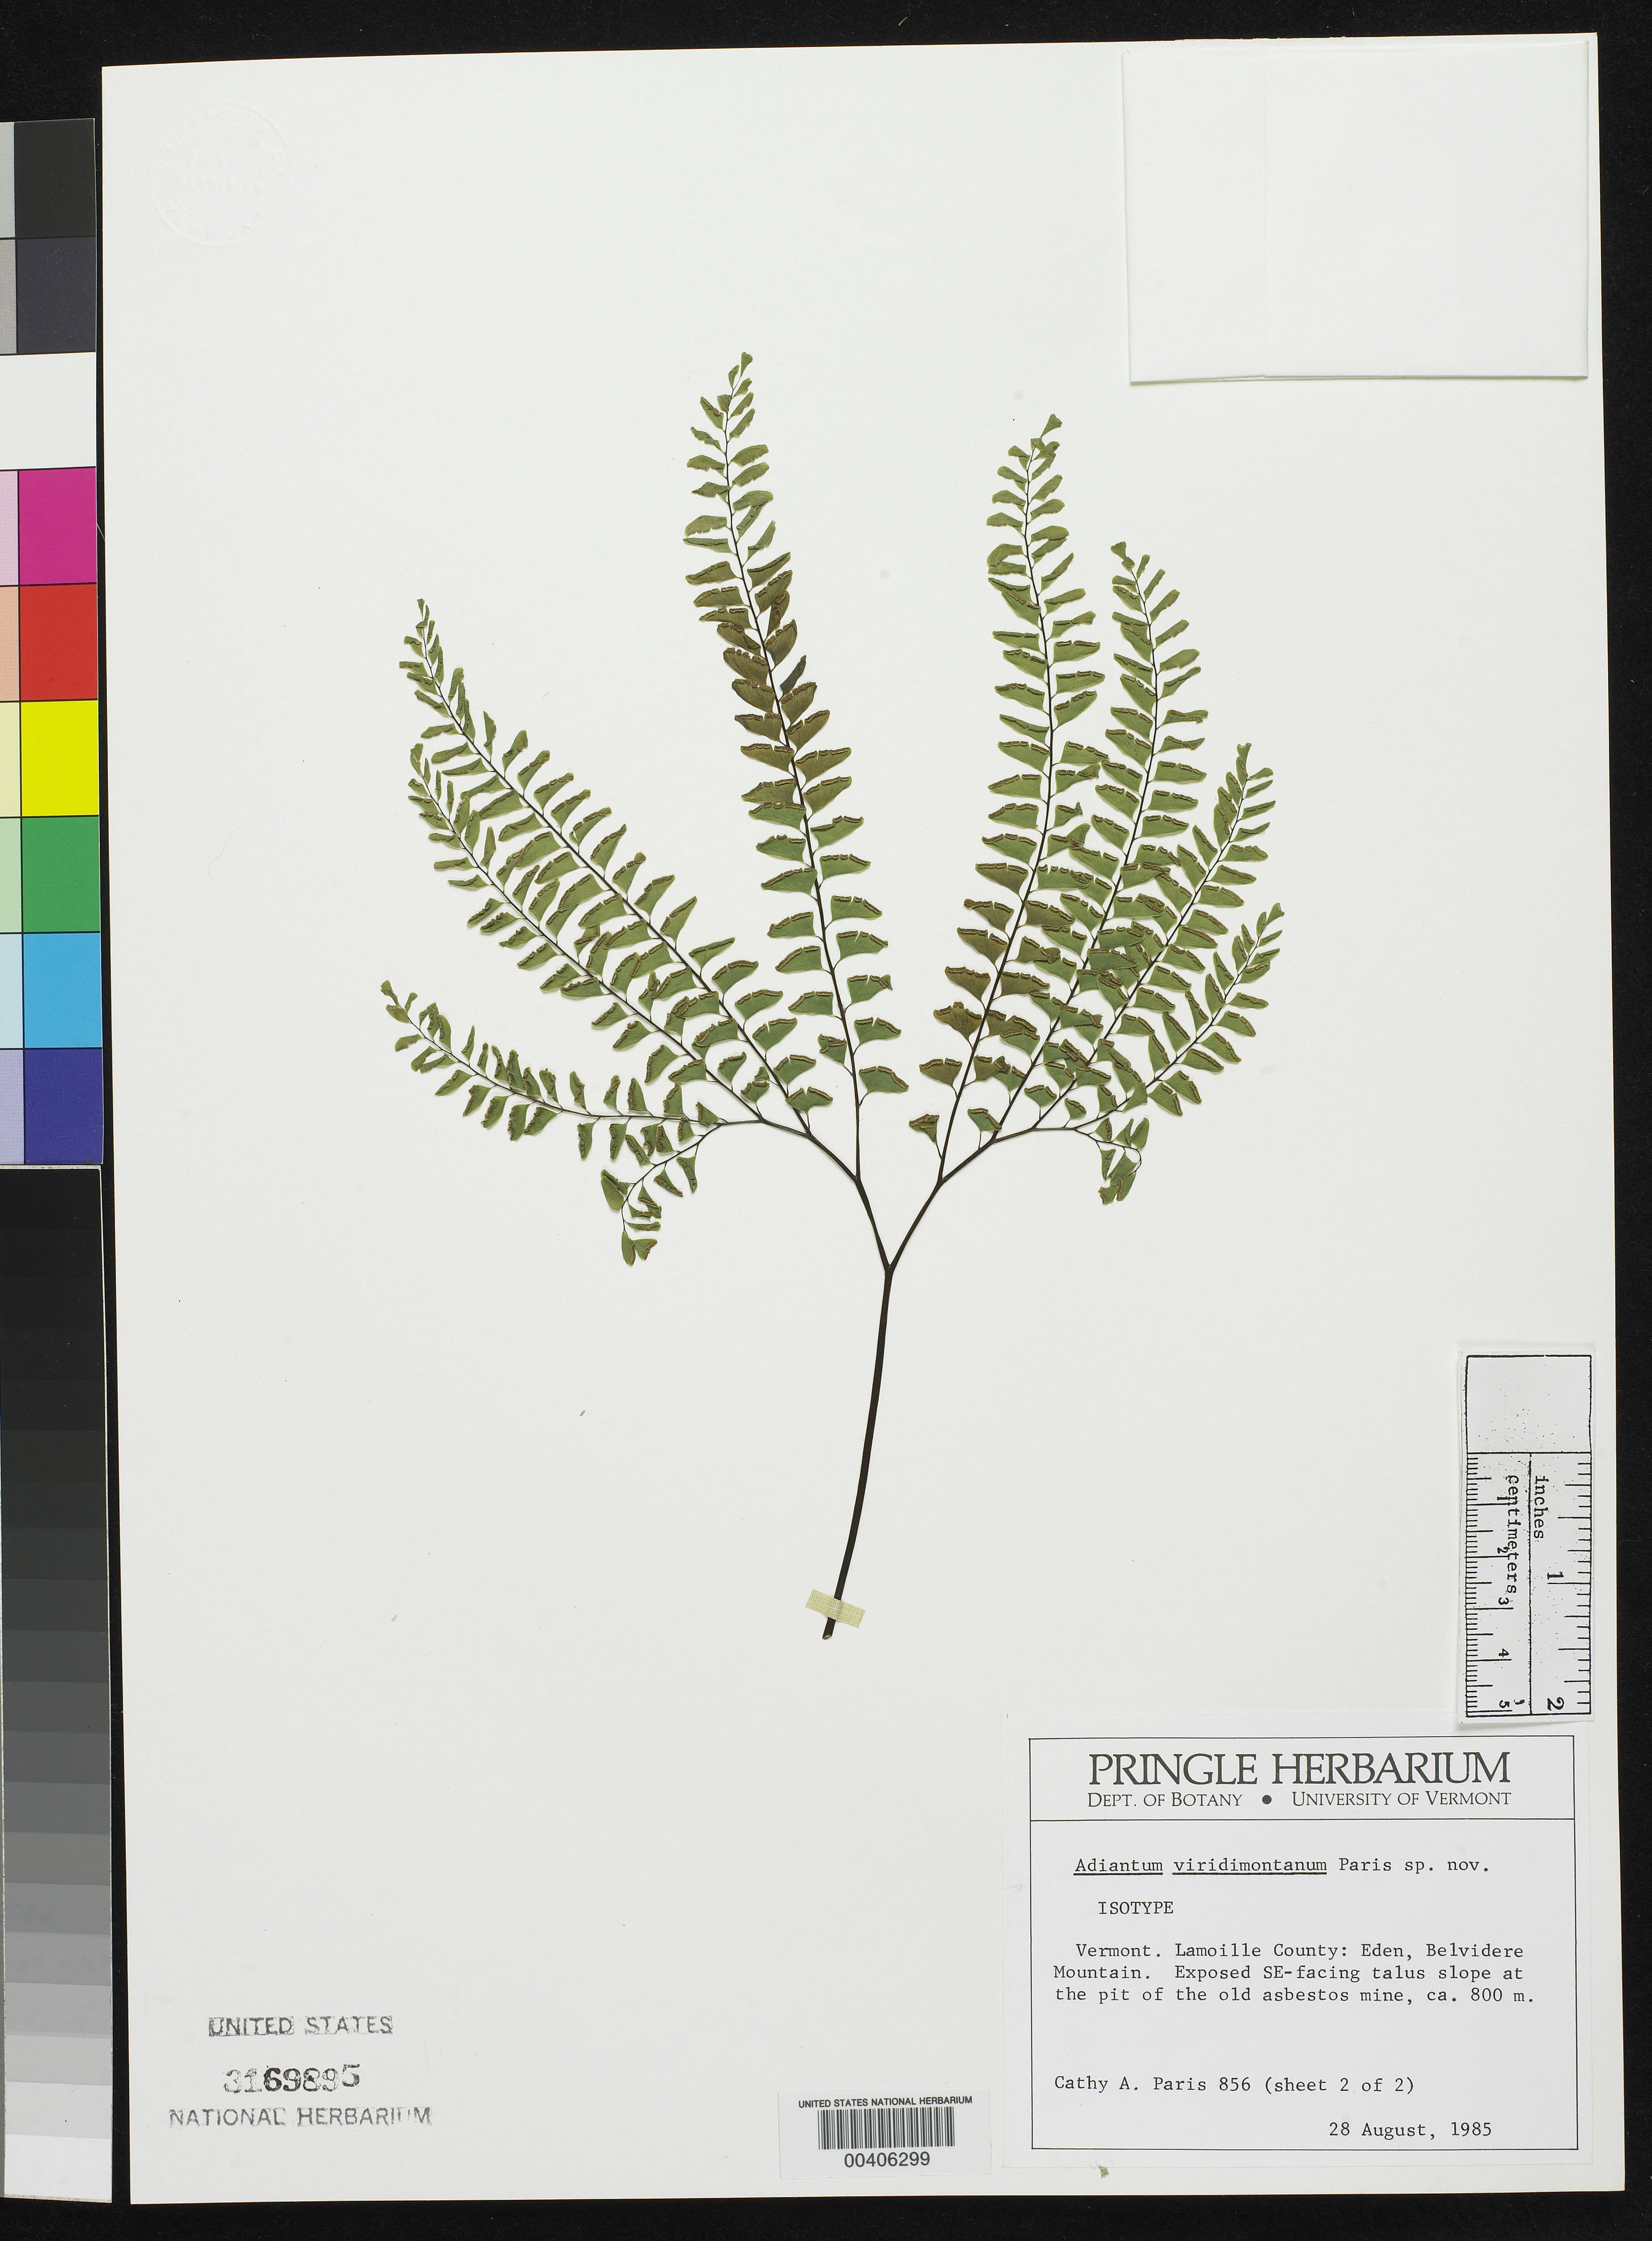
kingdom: Plantae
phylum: Tracheophyta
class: Polypodiopsida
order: Polypodiales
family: Pteridaceae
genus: Adiantum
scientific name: Adiantum viridimontanum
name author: C.A. Paris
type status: Isotype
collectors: C. A. Paris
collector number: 856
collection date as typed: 28 Aug 1985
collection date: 1985-08-28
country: United States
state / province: Vermont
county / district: Lamoille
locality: Eden, Belvidere Mountain.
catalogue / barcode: US 3169895